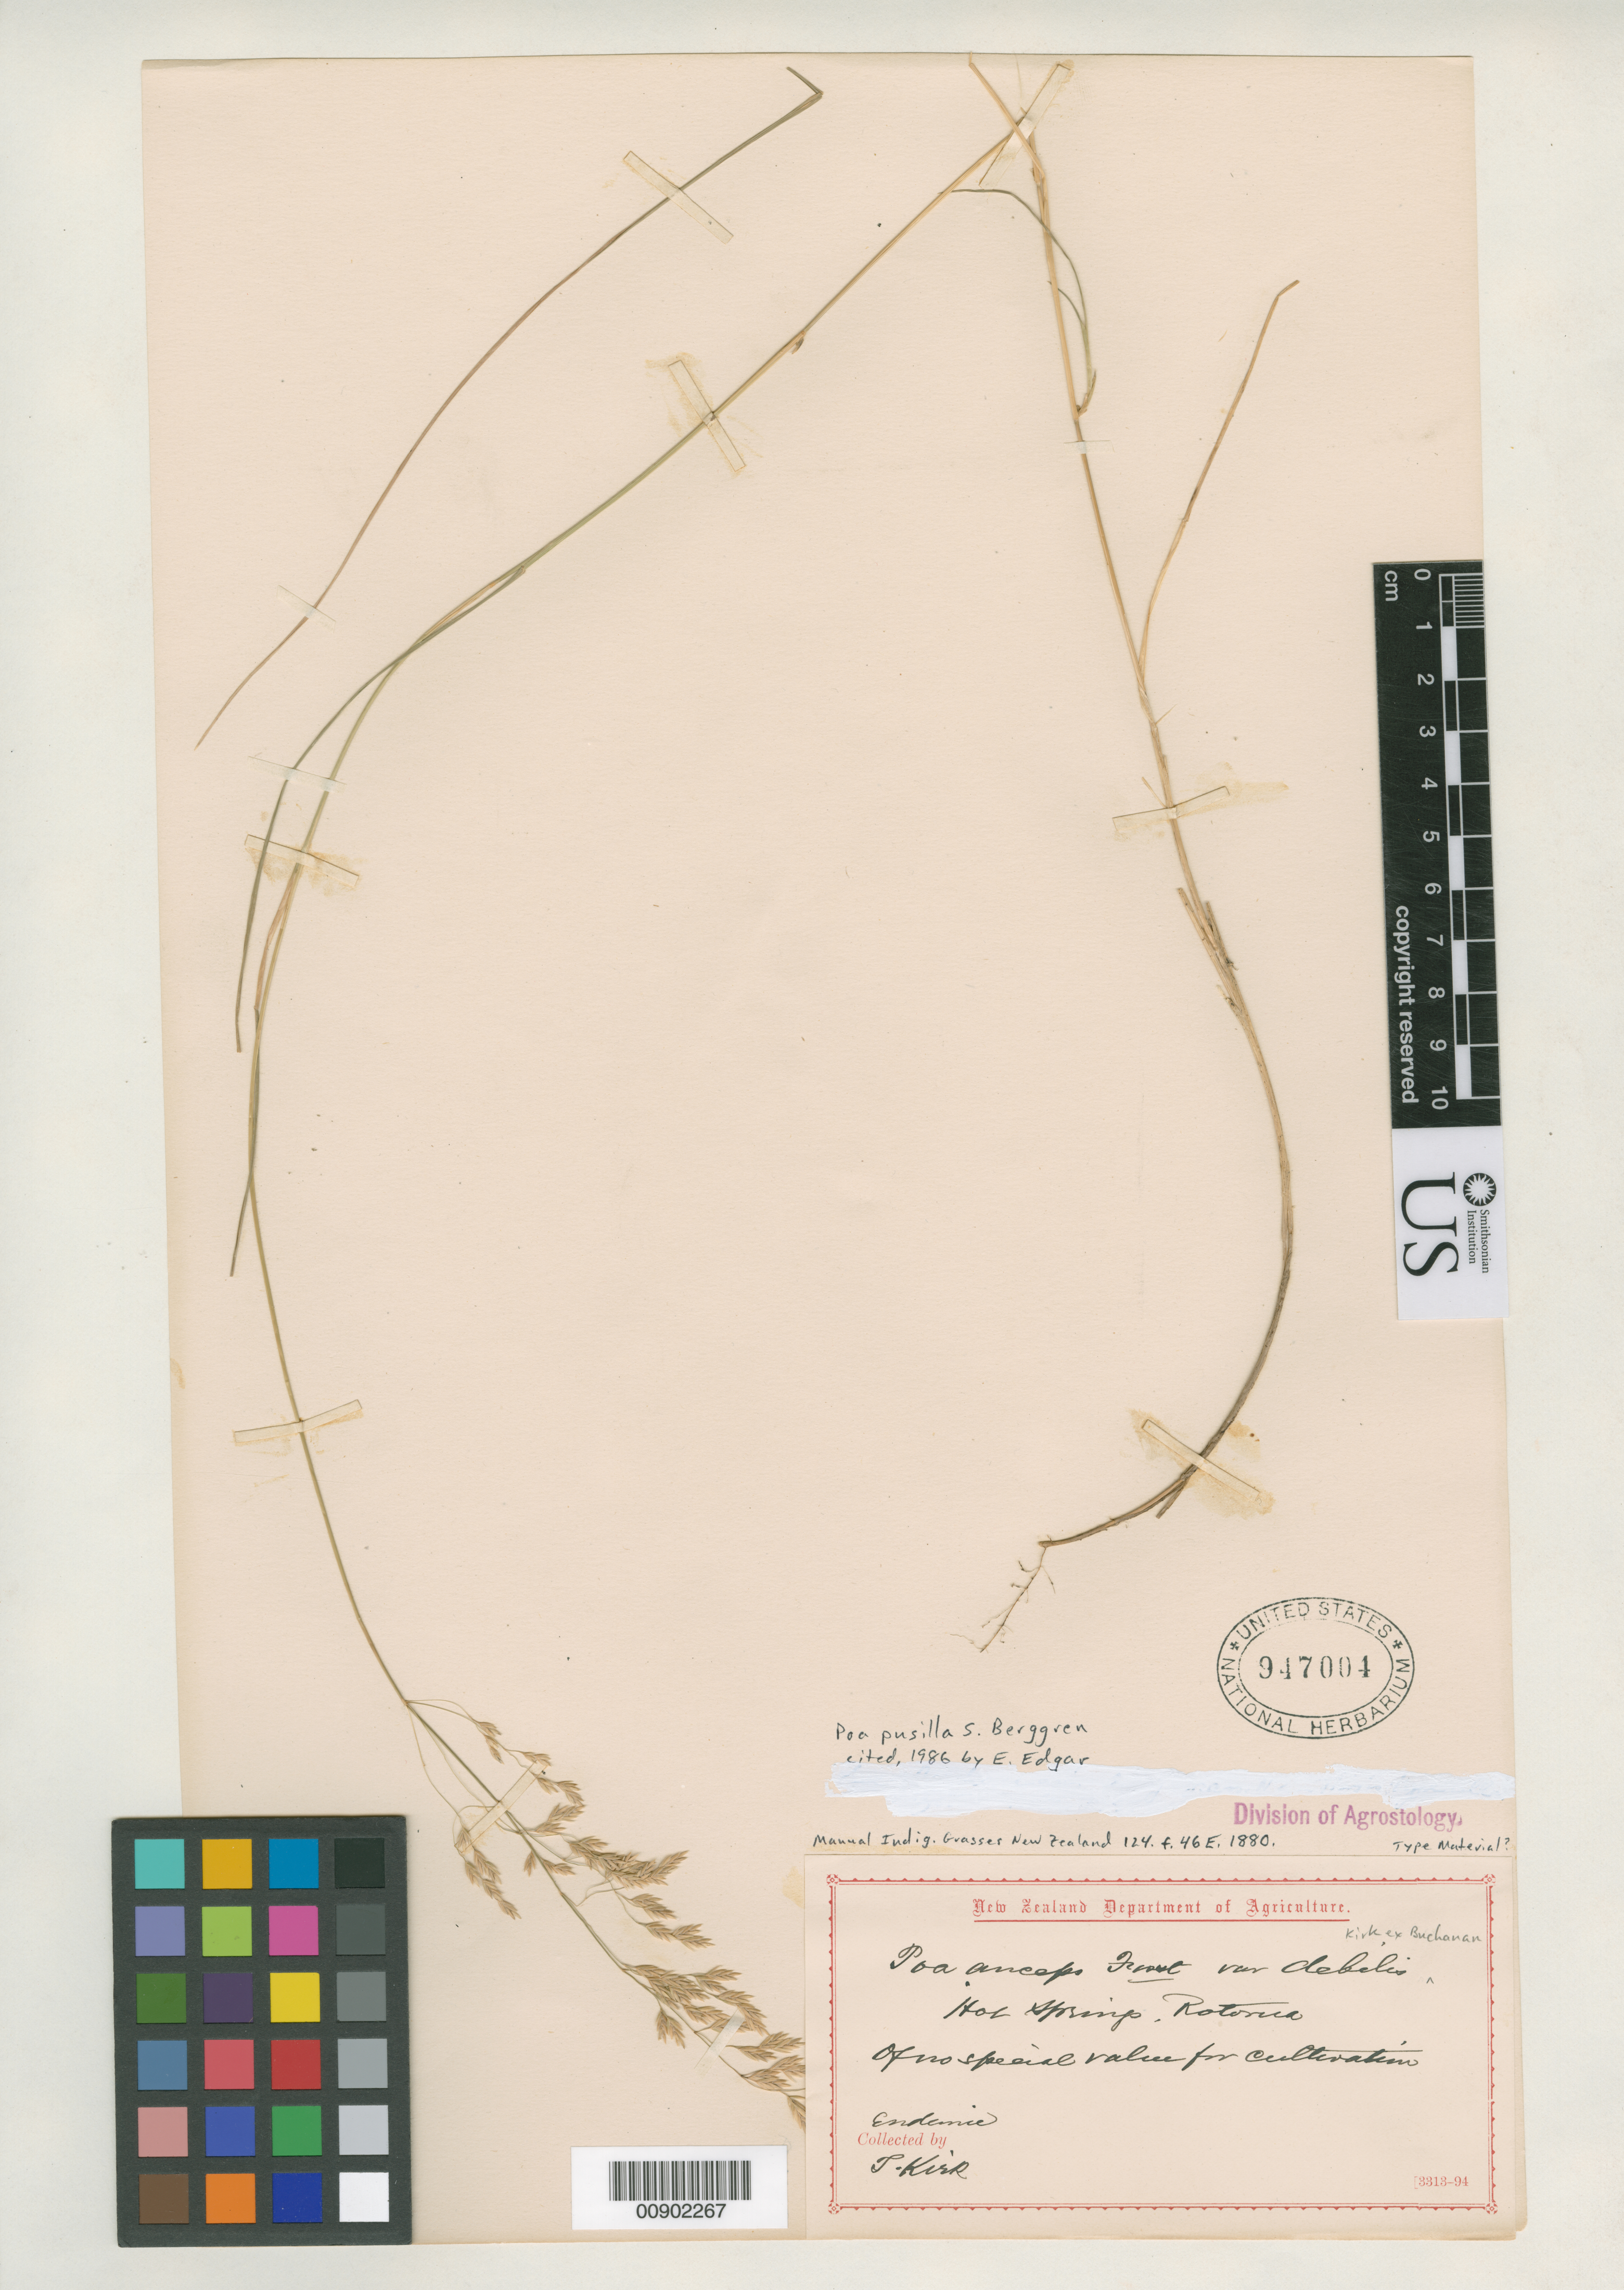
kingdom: Plantae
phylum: Tracheophyta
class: Liliopsida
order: Poales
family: Poaceae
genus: Poa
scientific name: Poa anceps var. debilis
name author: Kirk ex Buchanan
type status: Possible Isotype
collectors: T. Kirk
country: New Zealand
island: North Island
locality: Hot Springs, Rotorua.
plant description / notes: Also published by Buchanan in Indigenous Grasses of New Zealand, t. 46E (1880). Currently accepted name as cited by E. Edgar (1986).; Type material apparently collected Feb. 1872 (US sheet without date).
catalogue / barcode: US 947004